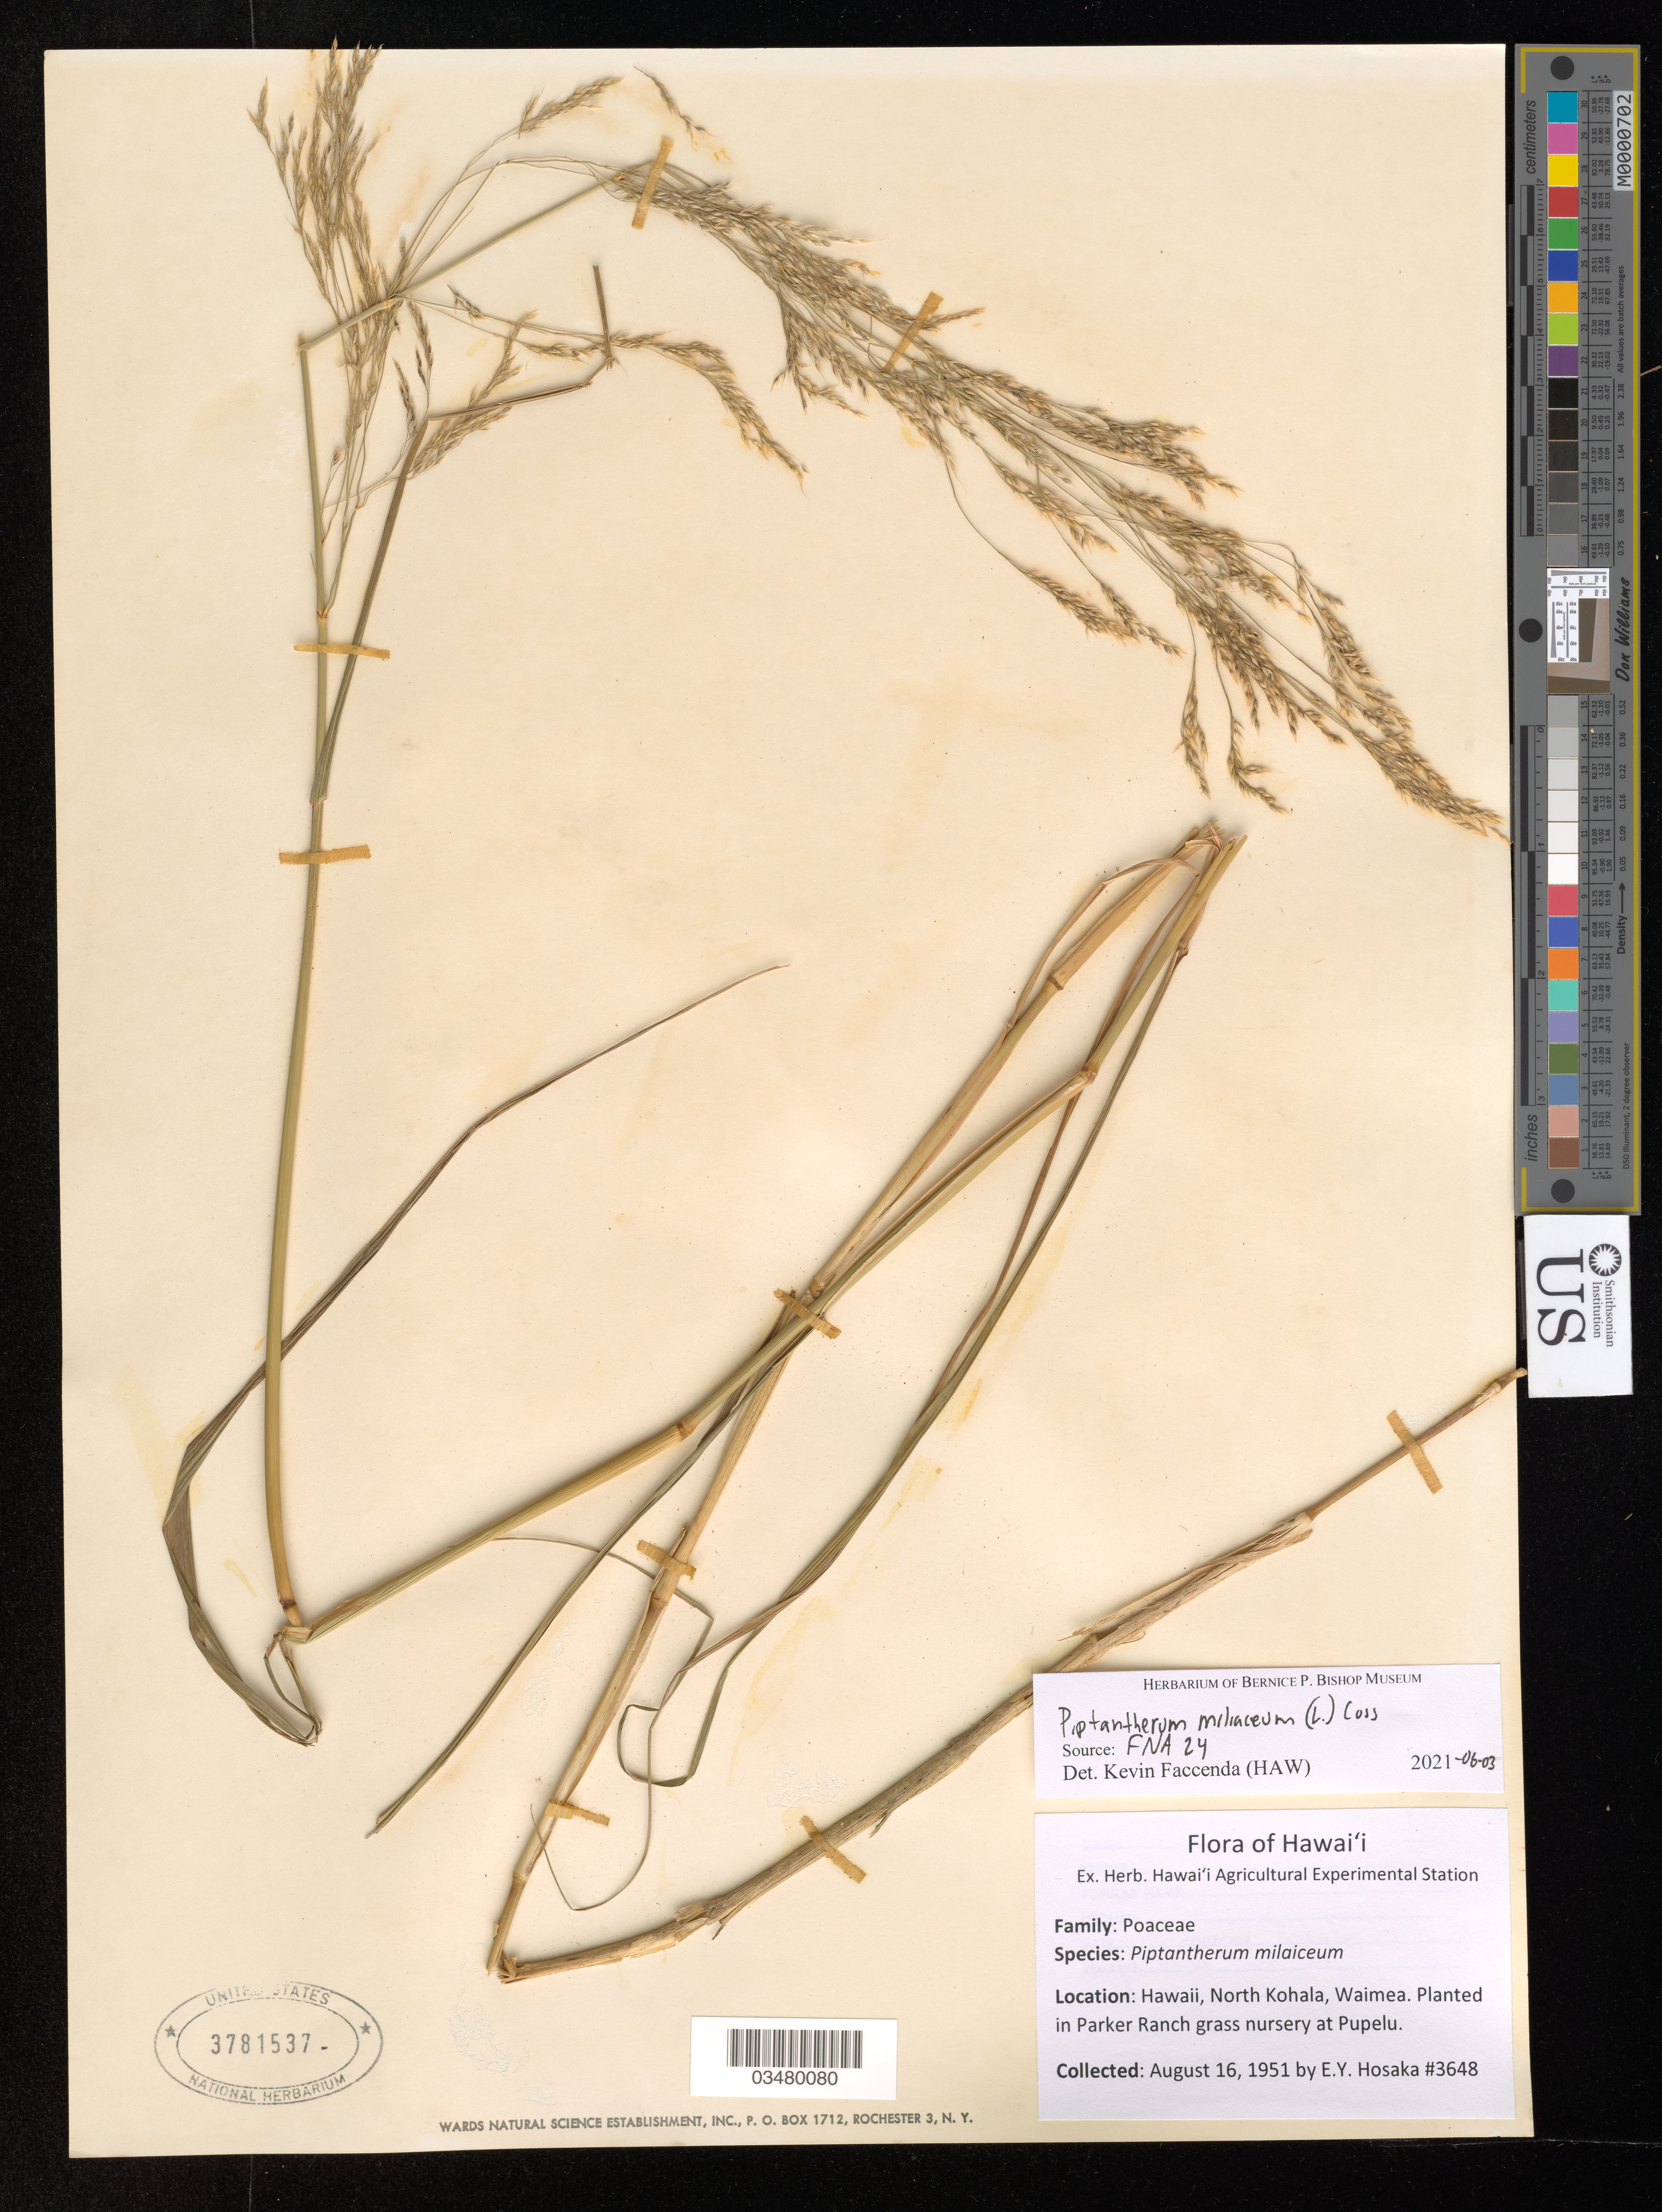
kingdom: Plantae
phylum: Tracheophyta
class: Liliopsida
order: Poales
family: Poaceae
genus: Piptatherum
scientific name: Piptatherum miliaceum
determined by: Faccenda, K.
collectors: E. Y. Hosaka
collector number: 3648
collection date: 1951-08-16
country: United States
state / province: Hawaii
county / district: Hawaii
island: Hawaii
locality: North Kohala, Waimea. Parker Ranch grass nursery at Pupelu.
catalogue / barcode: US 3781537